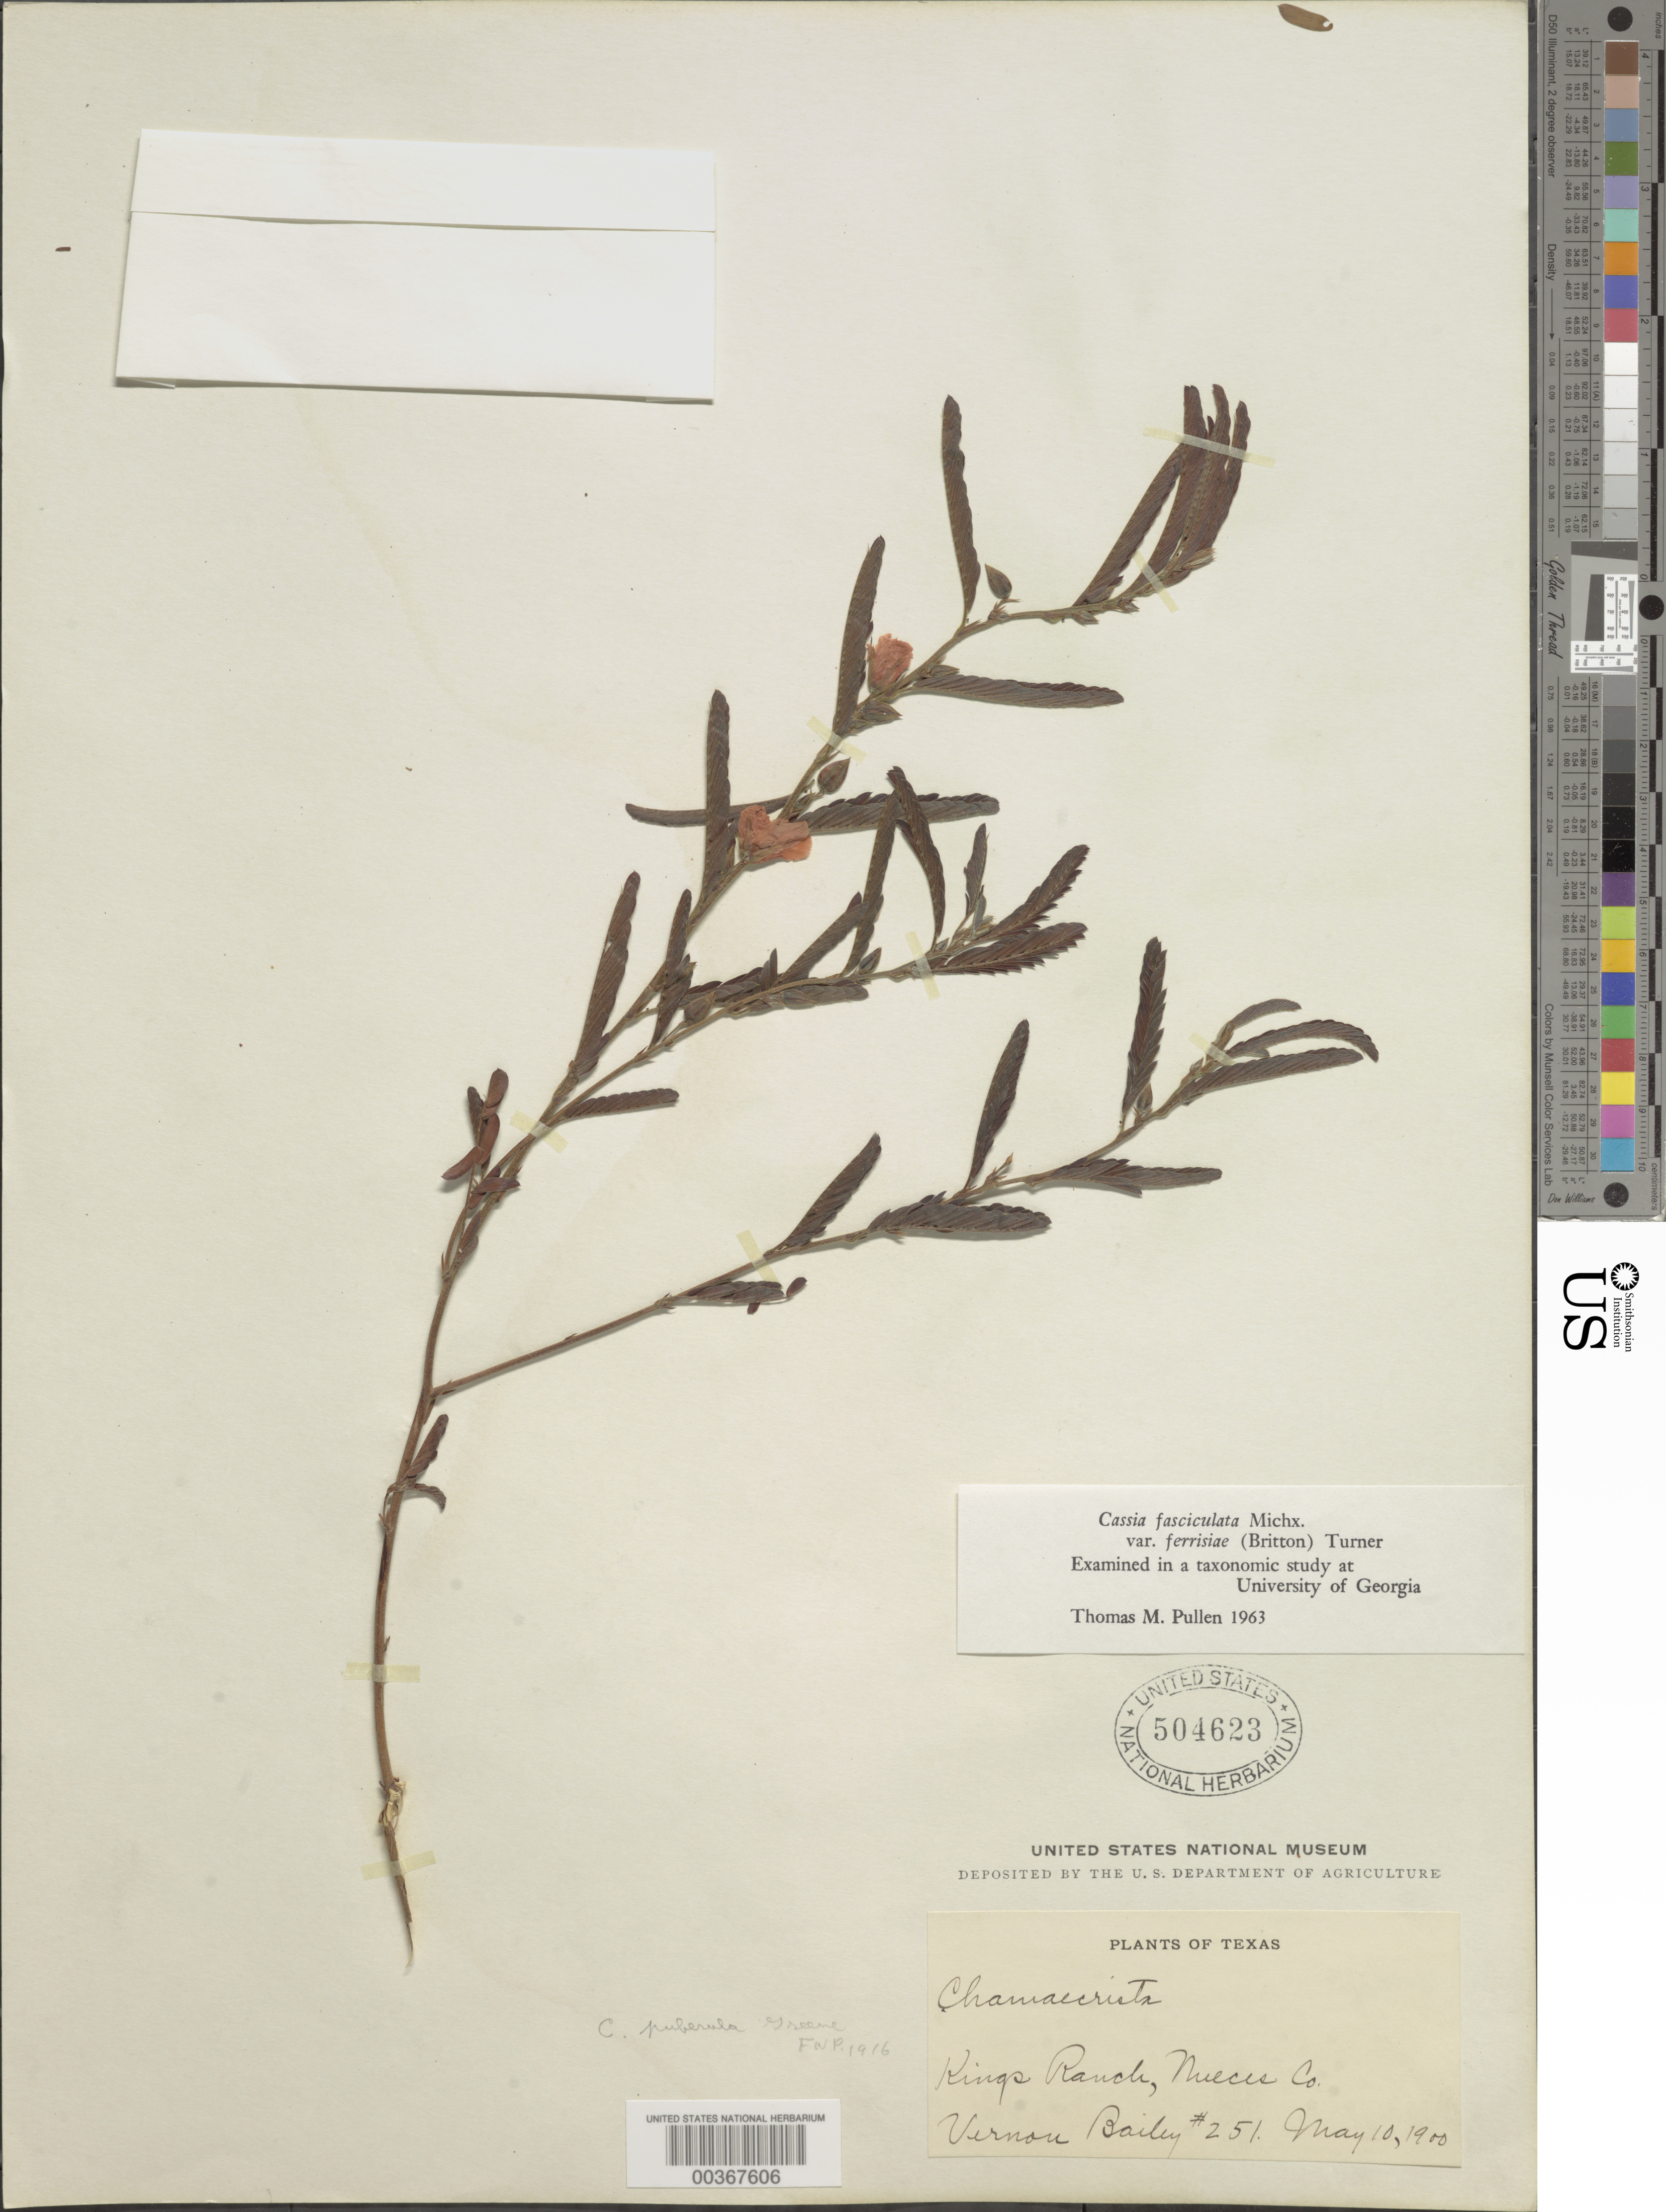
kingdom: Plantae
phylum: Tracheophyta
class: Magnoliopsida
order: Fabales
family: Fabaceae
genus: Chamaecrista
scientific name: Chamaecrista fasciculata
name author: (Michx.) Greene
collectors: V. O. Bailey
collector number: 251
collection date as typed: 10 May 1900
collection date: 1900-05-10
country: United States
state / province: Texas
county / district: Nueces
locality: Kings ranch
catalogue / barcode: US 504623